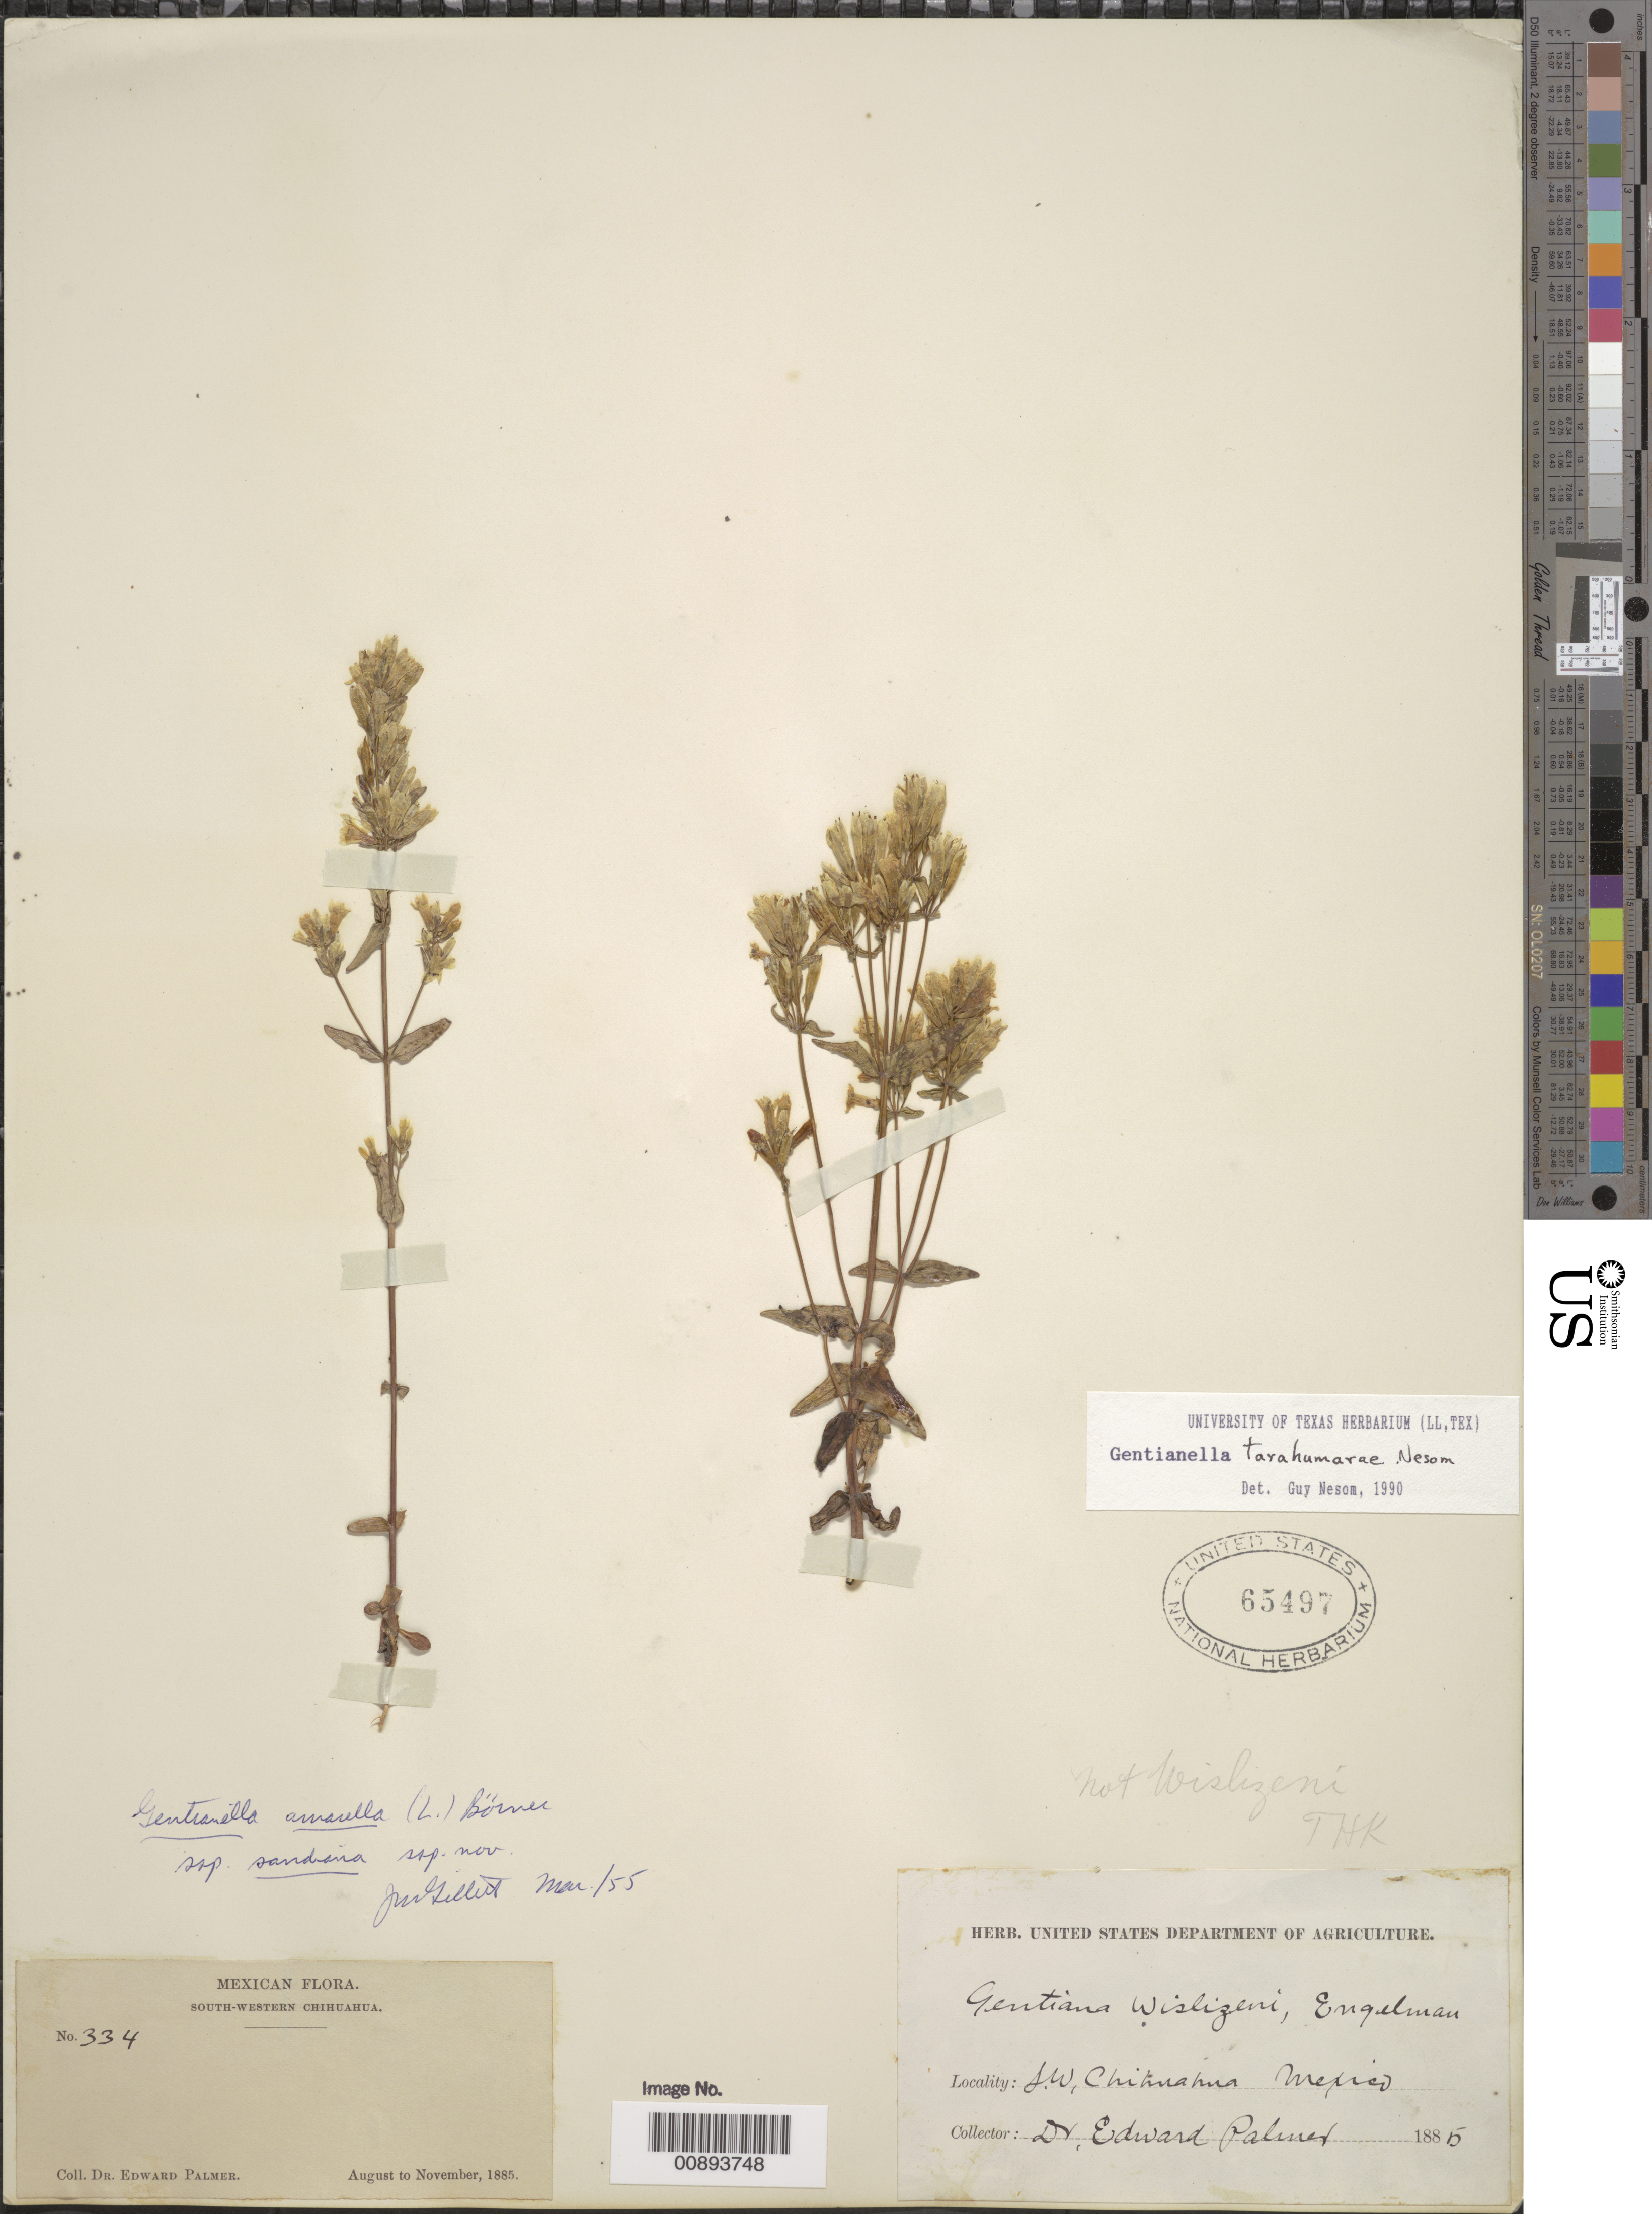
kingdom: Plantae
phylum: Tracheophyta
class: Magnoliopsida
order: Gentianales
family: Gentianaceae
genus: Gentianella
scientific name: Gentianella tarahumarae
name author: G.L. Nesom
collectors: E. Palmer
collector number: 334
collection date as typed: Aug 1885 to -- Nov 1885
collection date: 1885-08/1885-11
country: Mexico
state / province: Chihuahua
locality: South-Western Chihuahua.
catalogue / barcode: US 65497